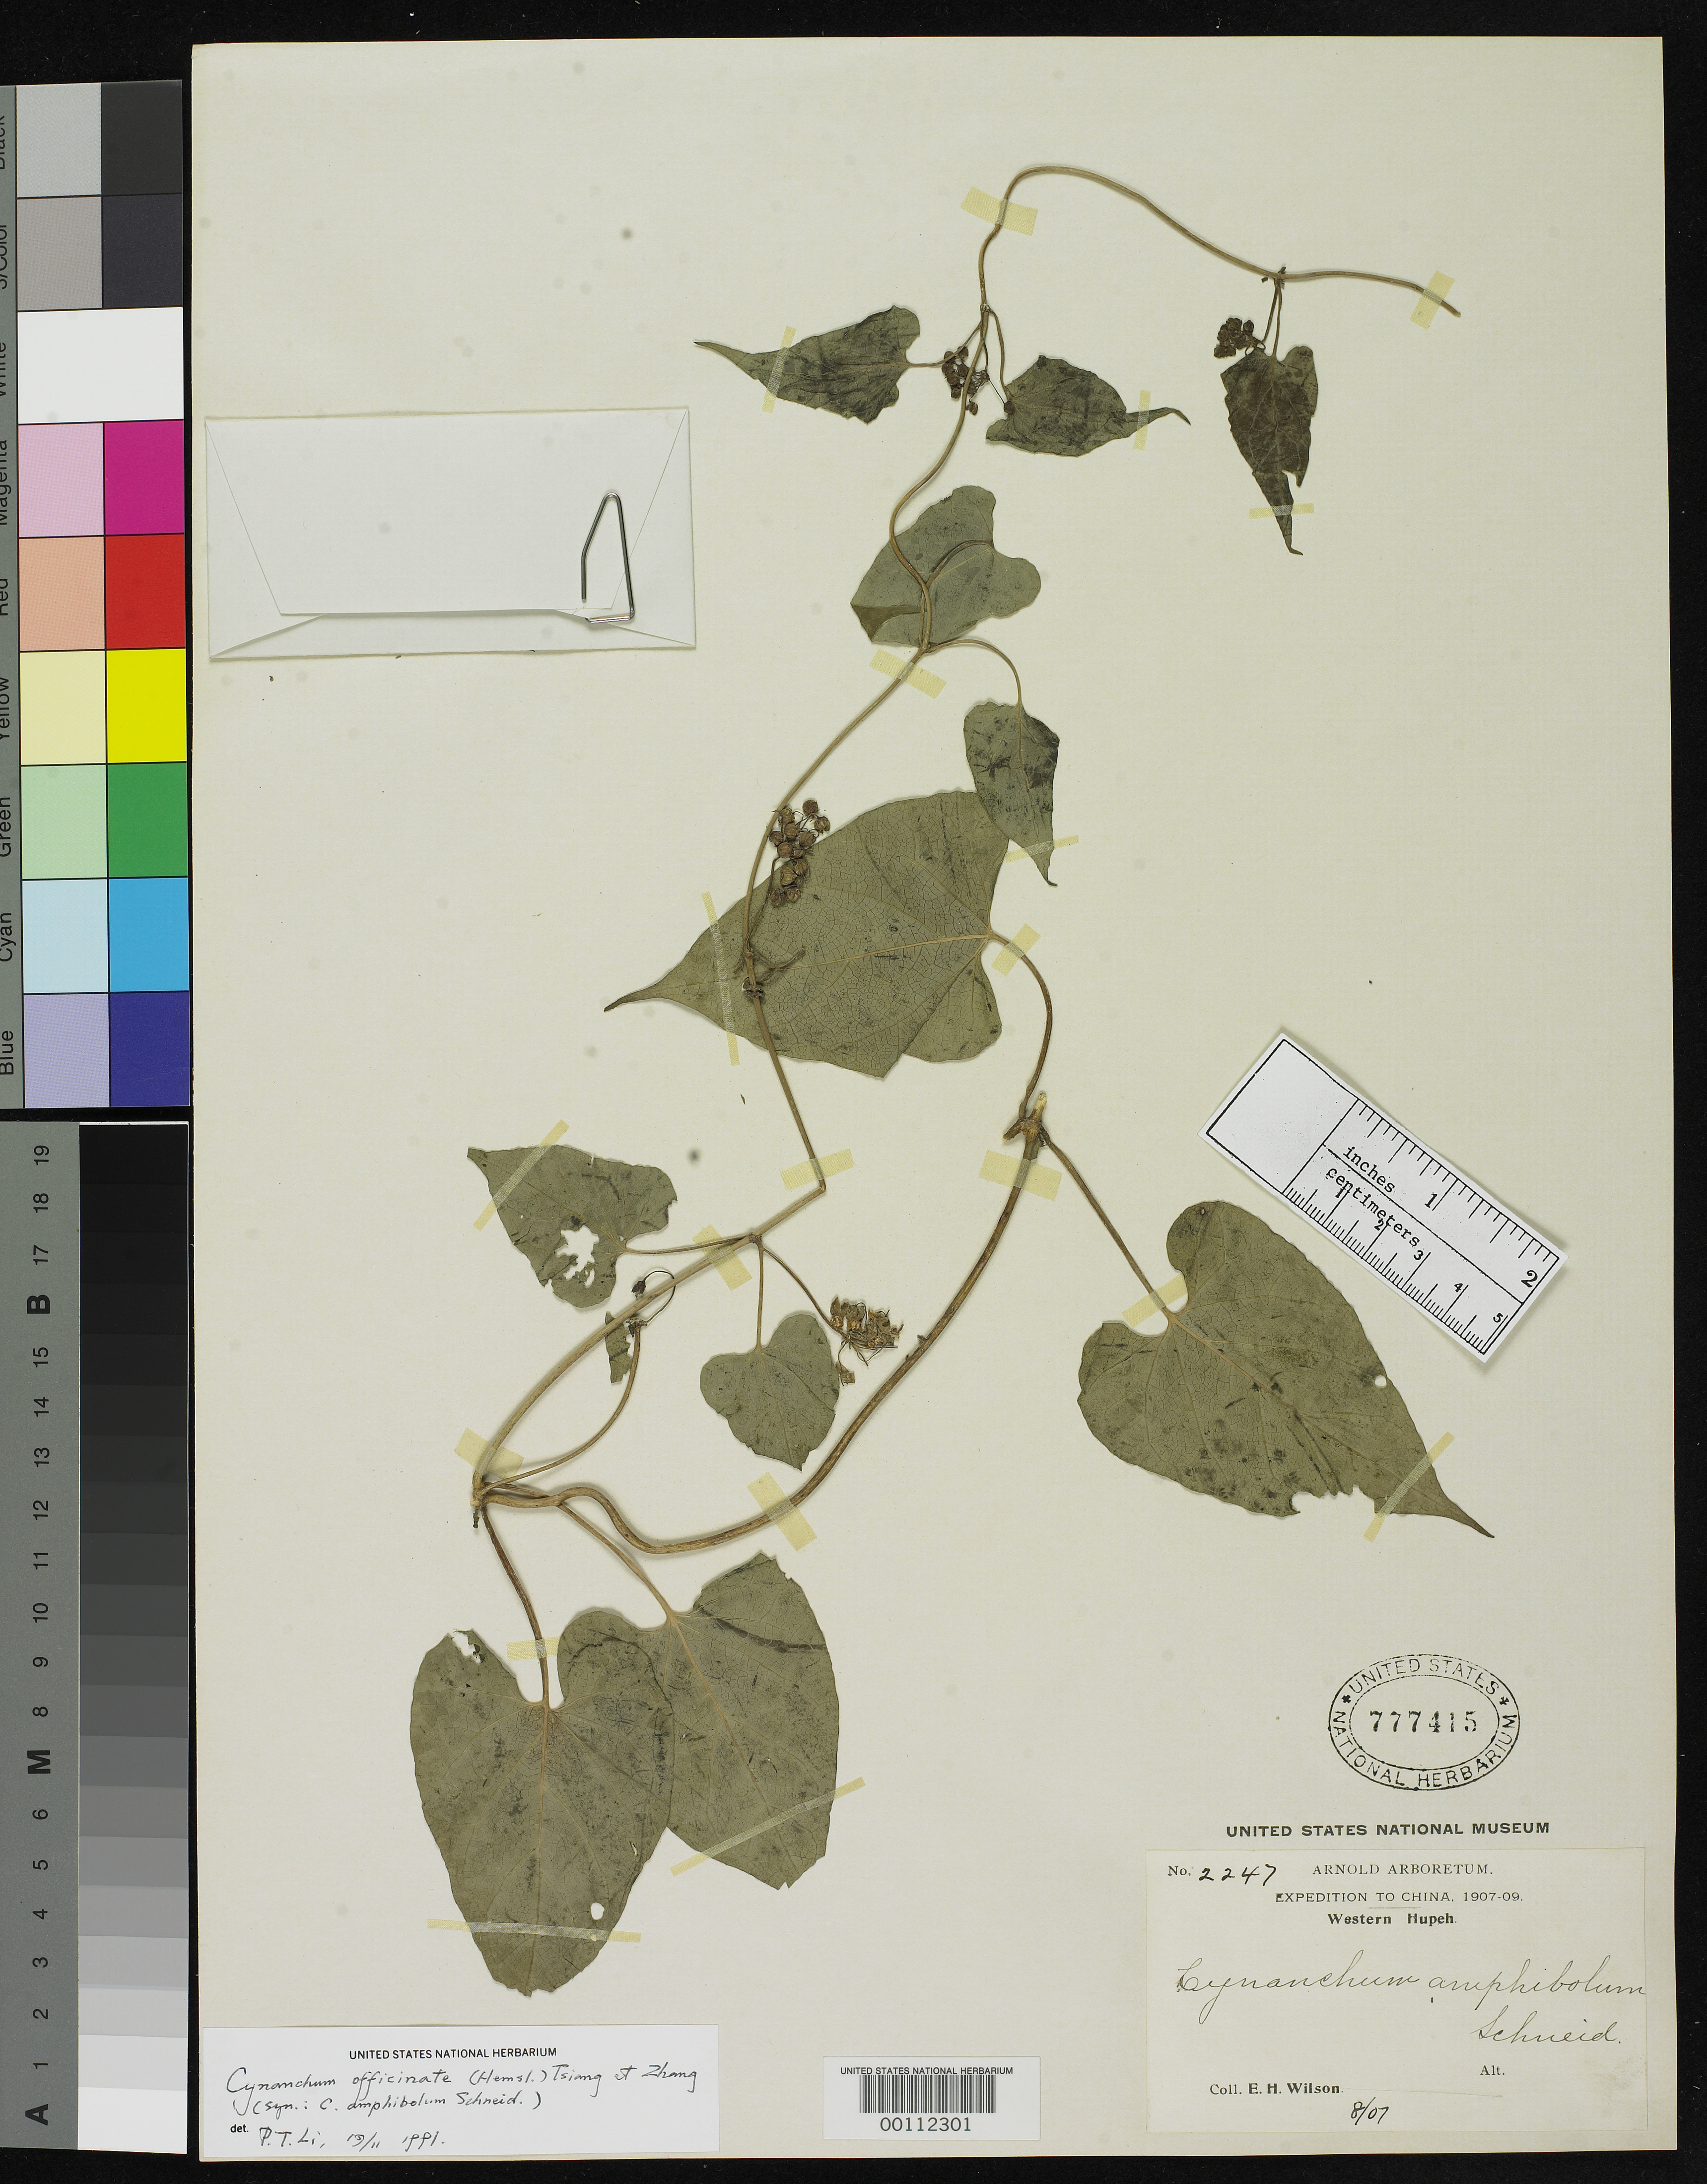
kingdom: Plantae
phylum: Tracheophyta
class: Magnoliopsida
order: Gentianales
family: Apocynaceae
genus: Cynanchum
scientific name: Cynanchum amphibolum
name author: C.K. Schneid. in Sarg.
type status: Isotype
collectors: E. H. Wilson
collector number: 2247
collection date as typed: Aug 1907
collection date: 1907-08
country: China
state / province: Hubei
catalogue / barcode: US 777415